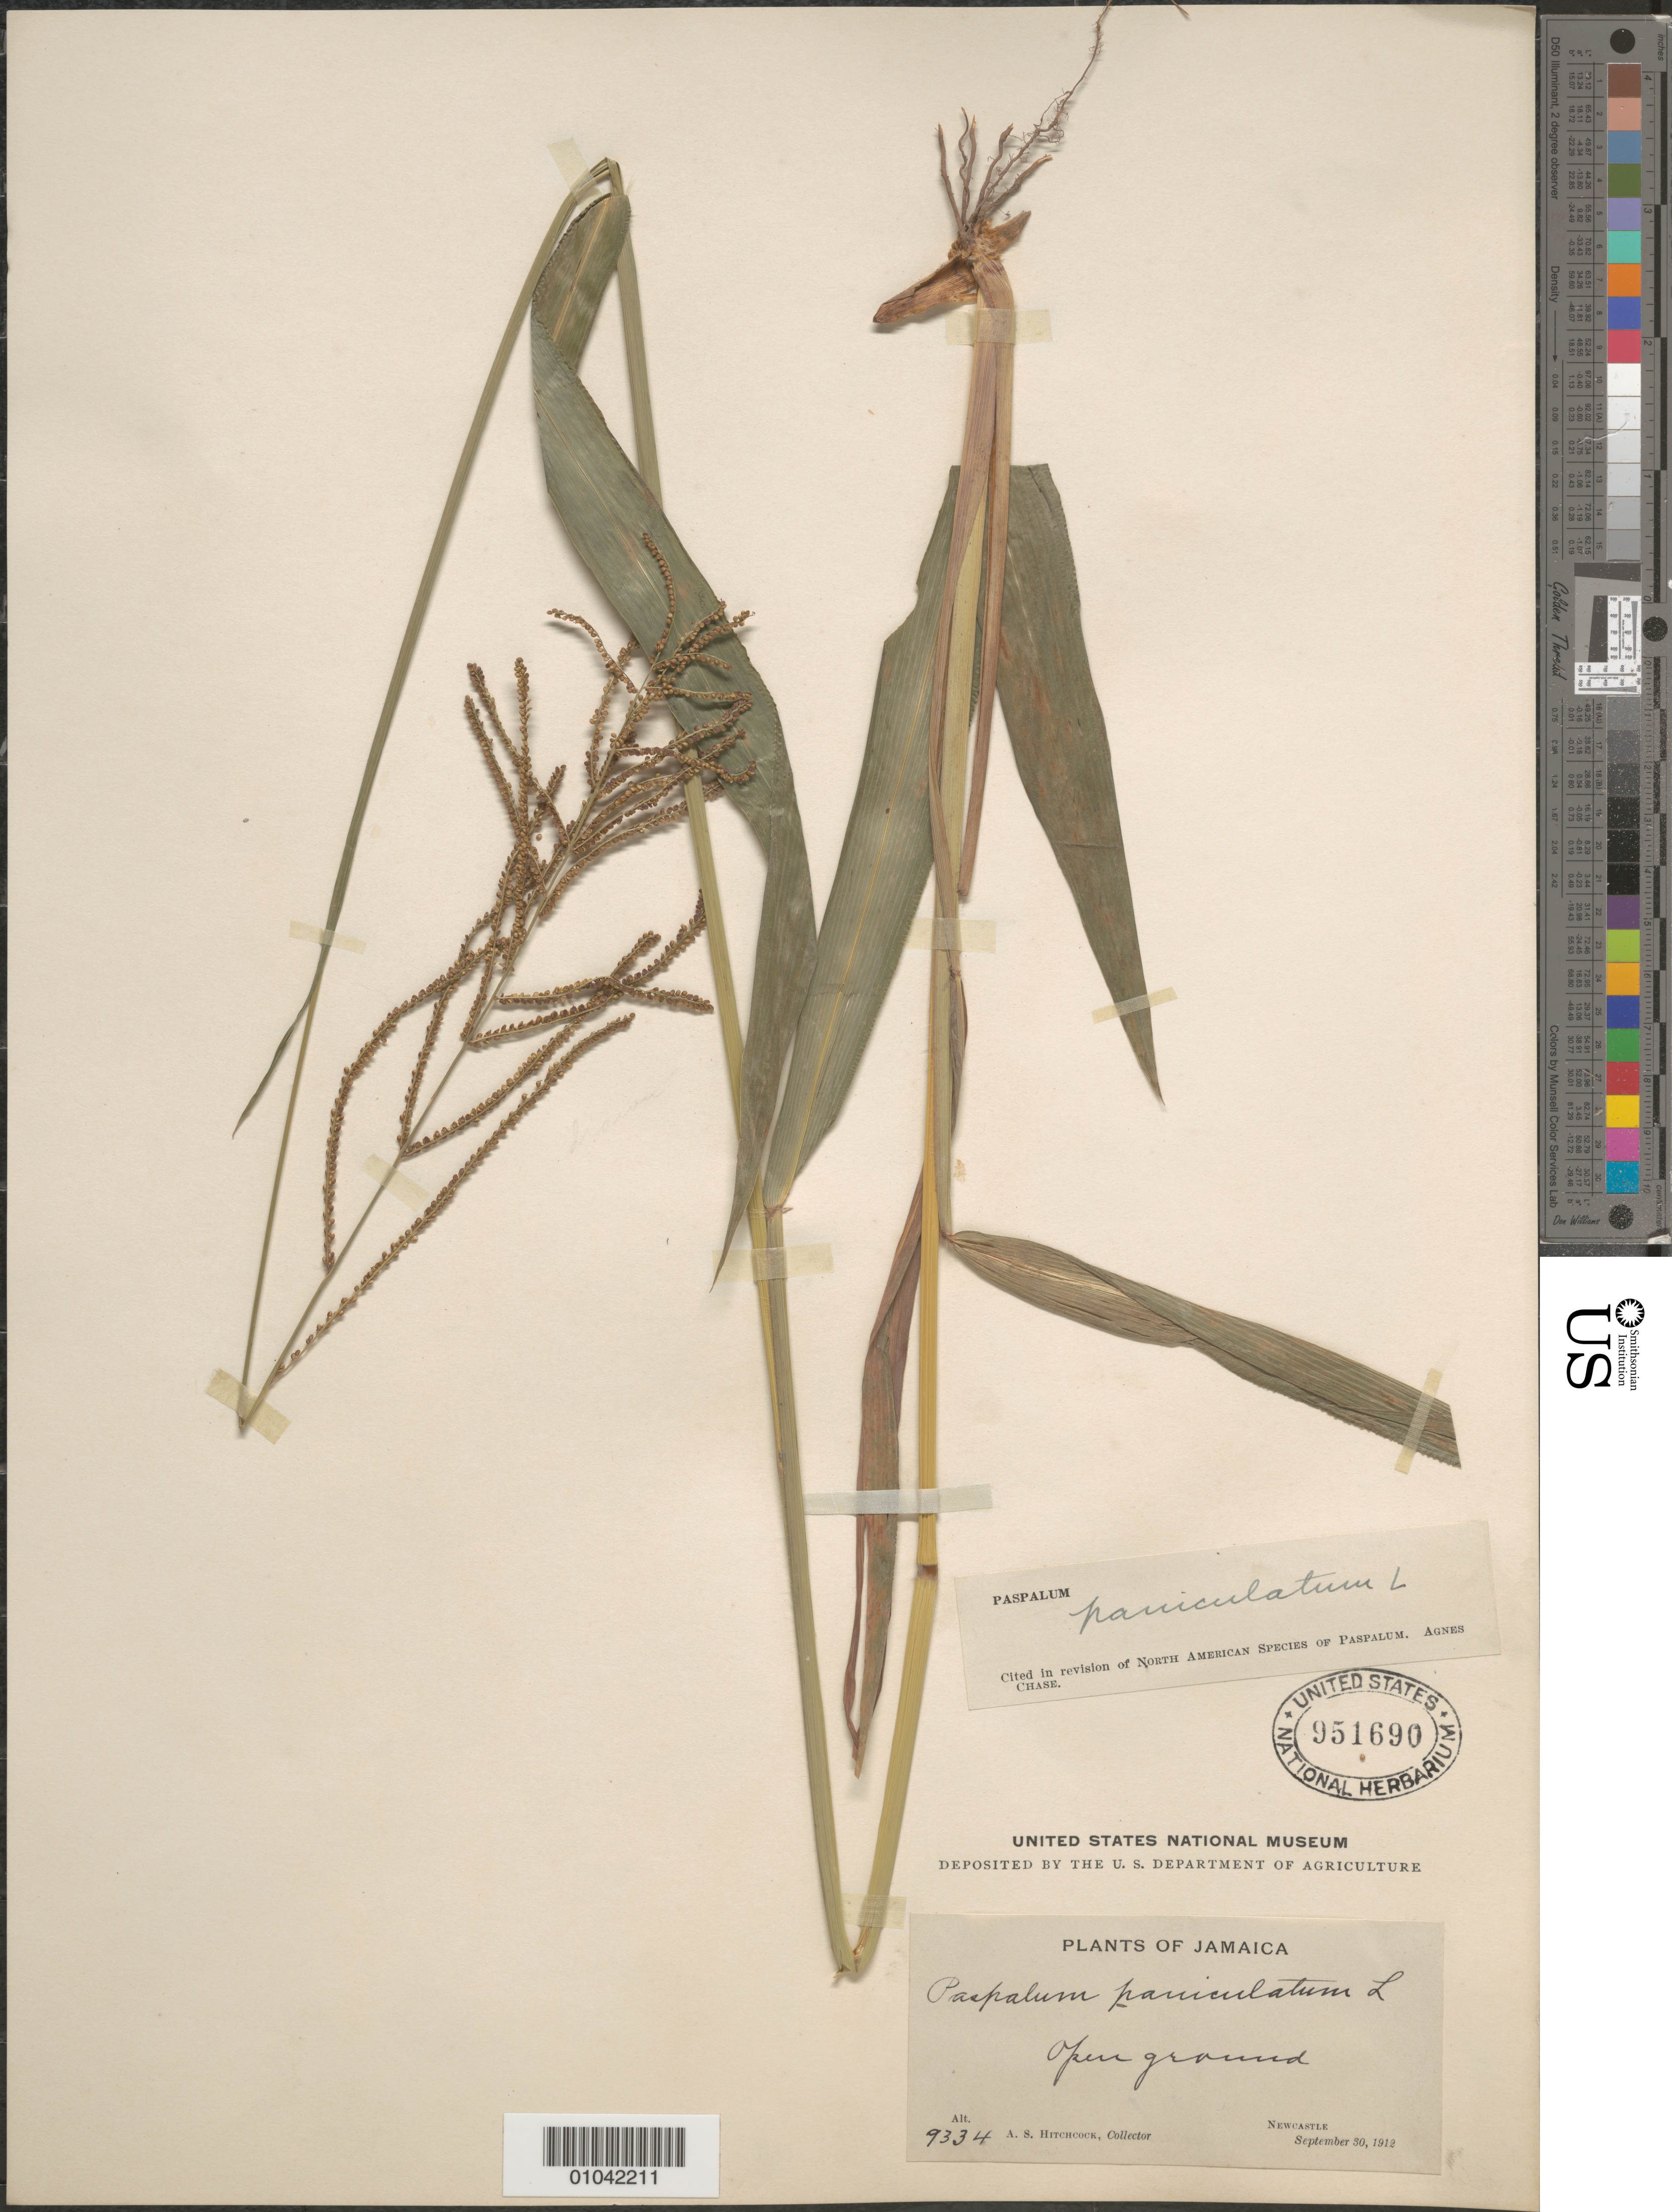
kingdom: Plantae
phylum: Tracheophyta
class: Liliopsida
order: Poales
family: Poaceae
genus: Paspalum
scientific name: Paspalum paniculatum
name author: L.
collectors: A. S. Hitchcock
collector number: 9334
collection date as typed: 30 Sep 1912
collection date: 1912-09-30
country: Jamaica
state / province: Saint Andrew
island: Jamaica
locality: Newcastle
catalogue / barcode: US 951690